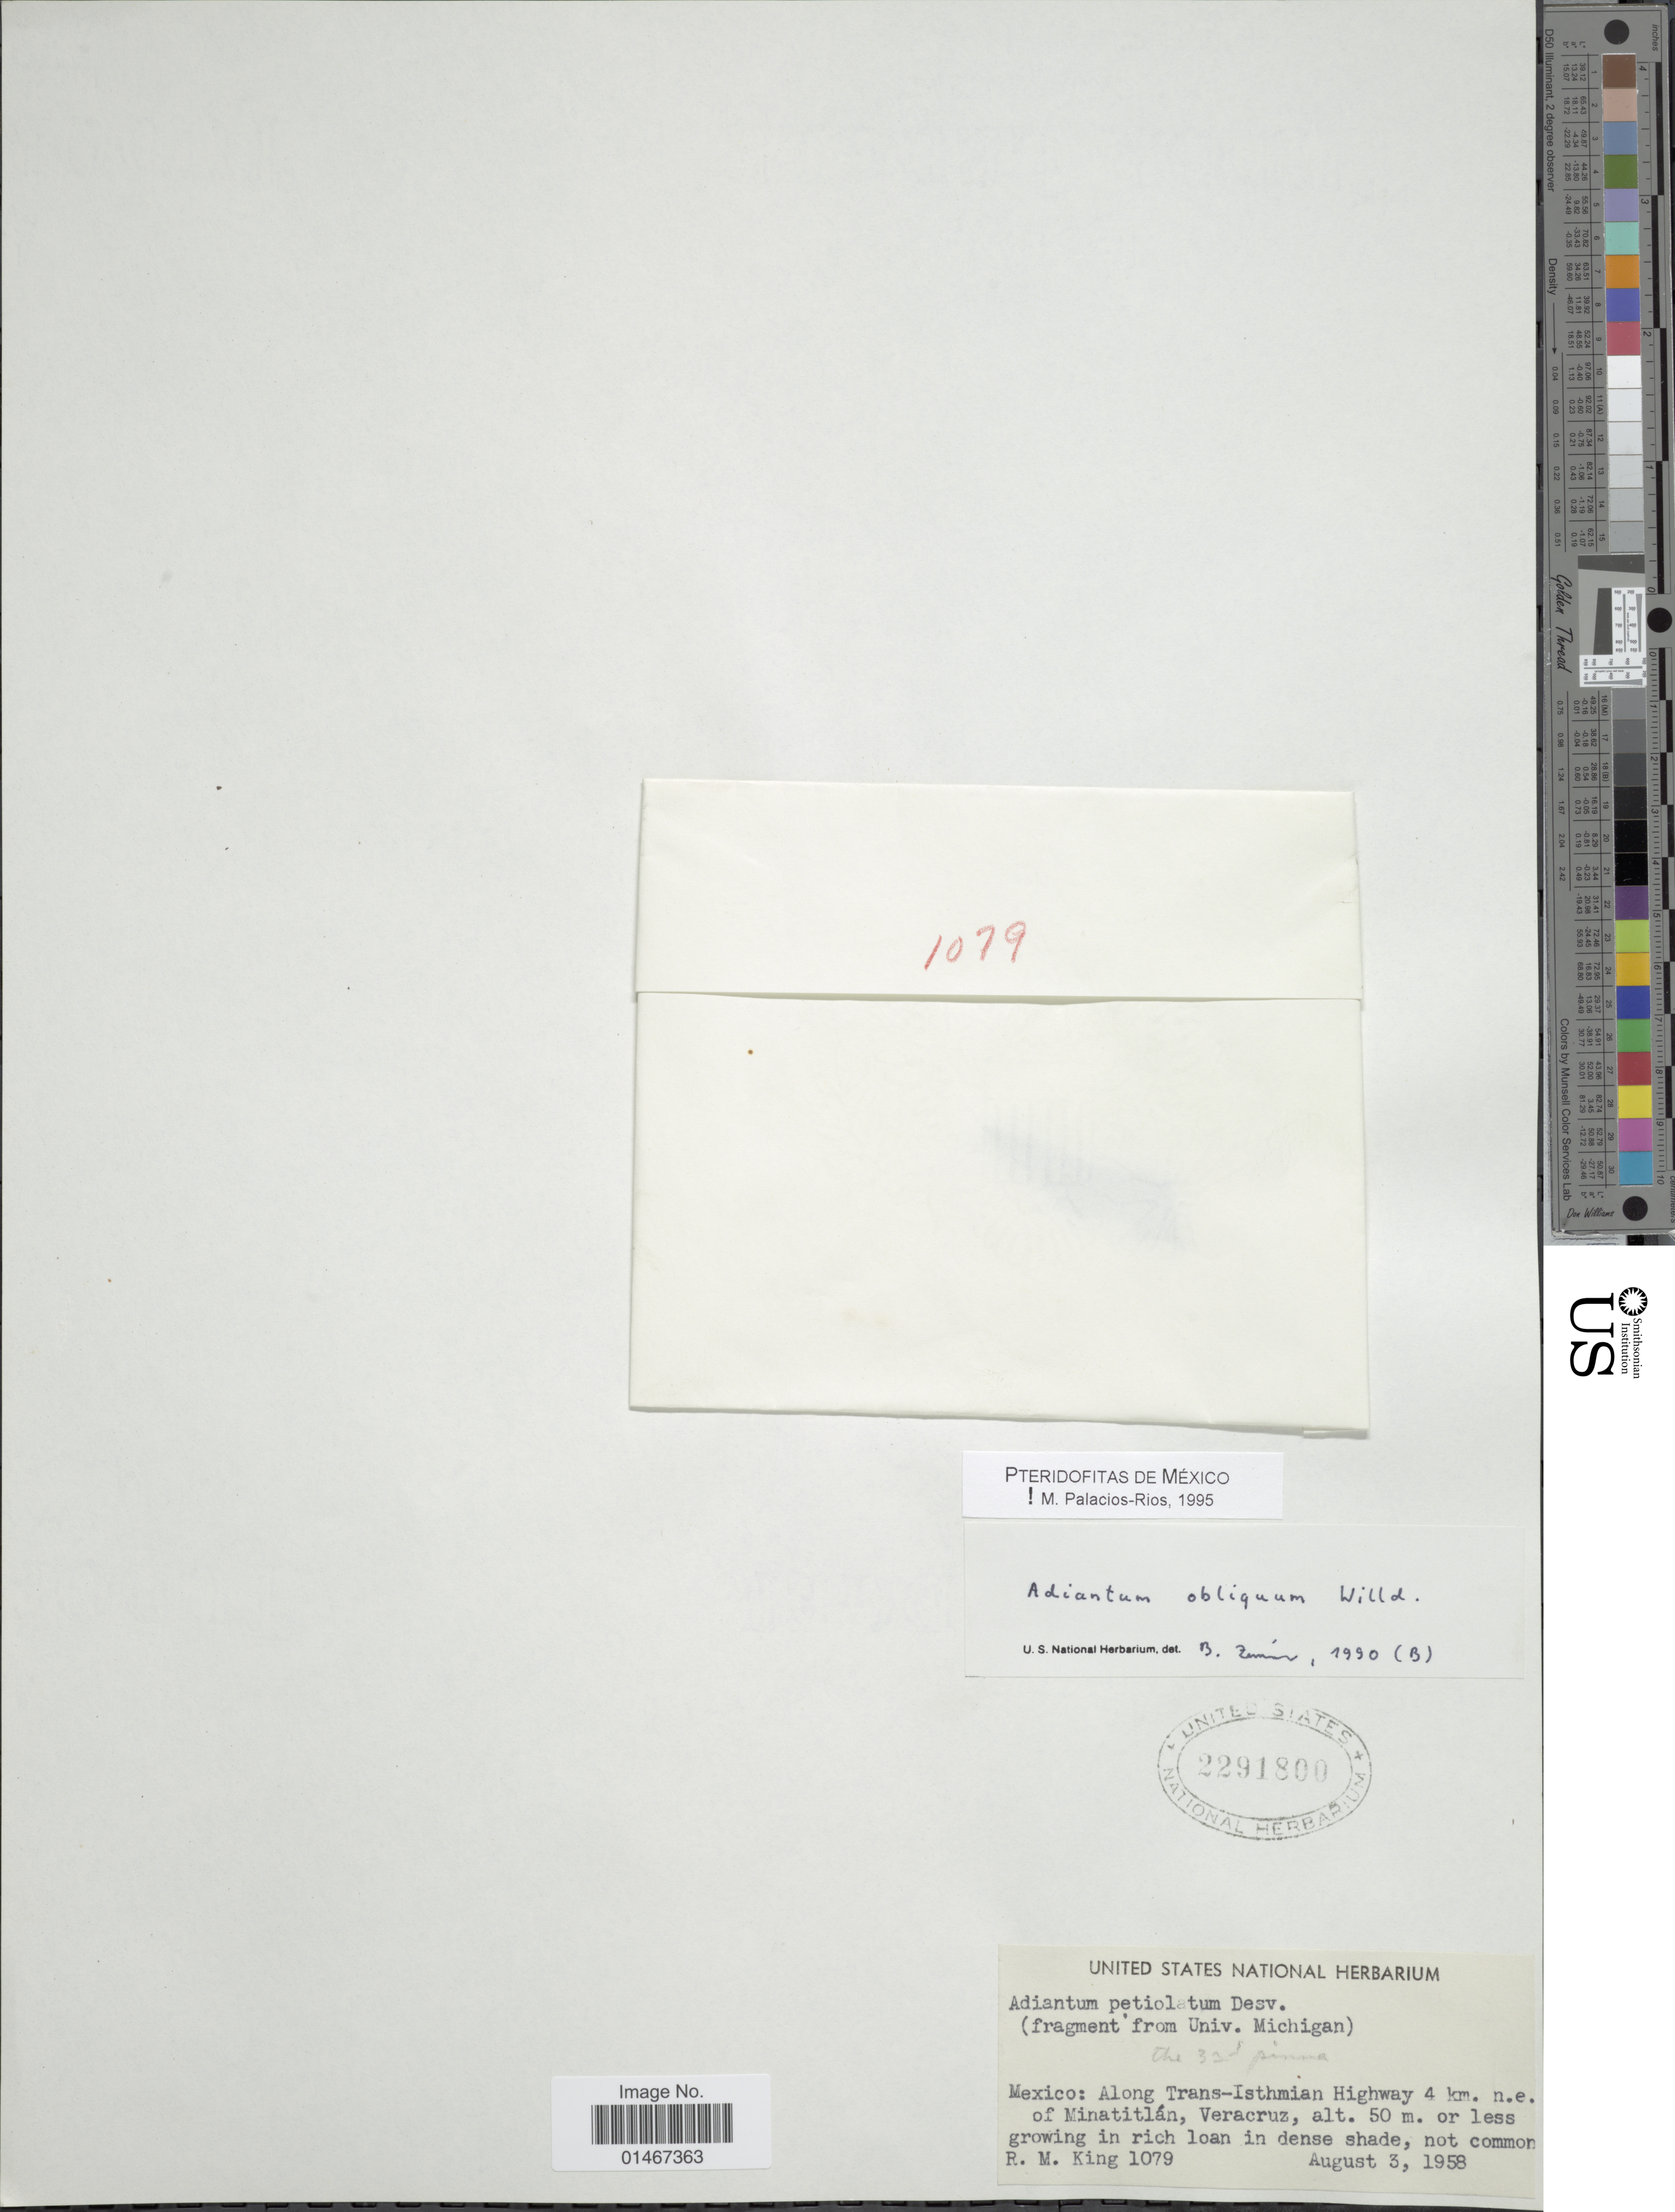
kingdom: Plantae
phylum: Tracheophyta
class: Polypodiopsida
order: Polypodiales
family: Pteridaceae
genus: Adiantum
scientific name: Adiantum obliquum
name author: Willd.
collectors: R. M. King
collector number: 1079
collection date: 1958-08-03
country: Mexico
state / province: México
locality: Along Trans-Isthmian Highway 4 km. n.e. of Minatitlan, Veracruz.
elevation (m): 50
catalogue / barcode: US 2291800